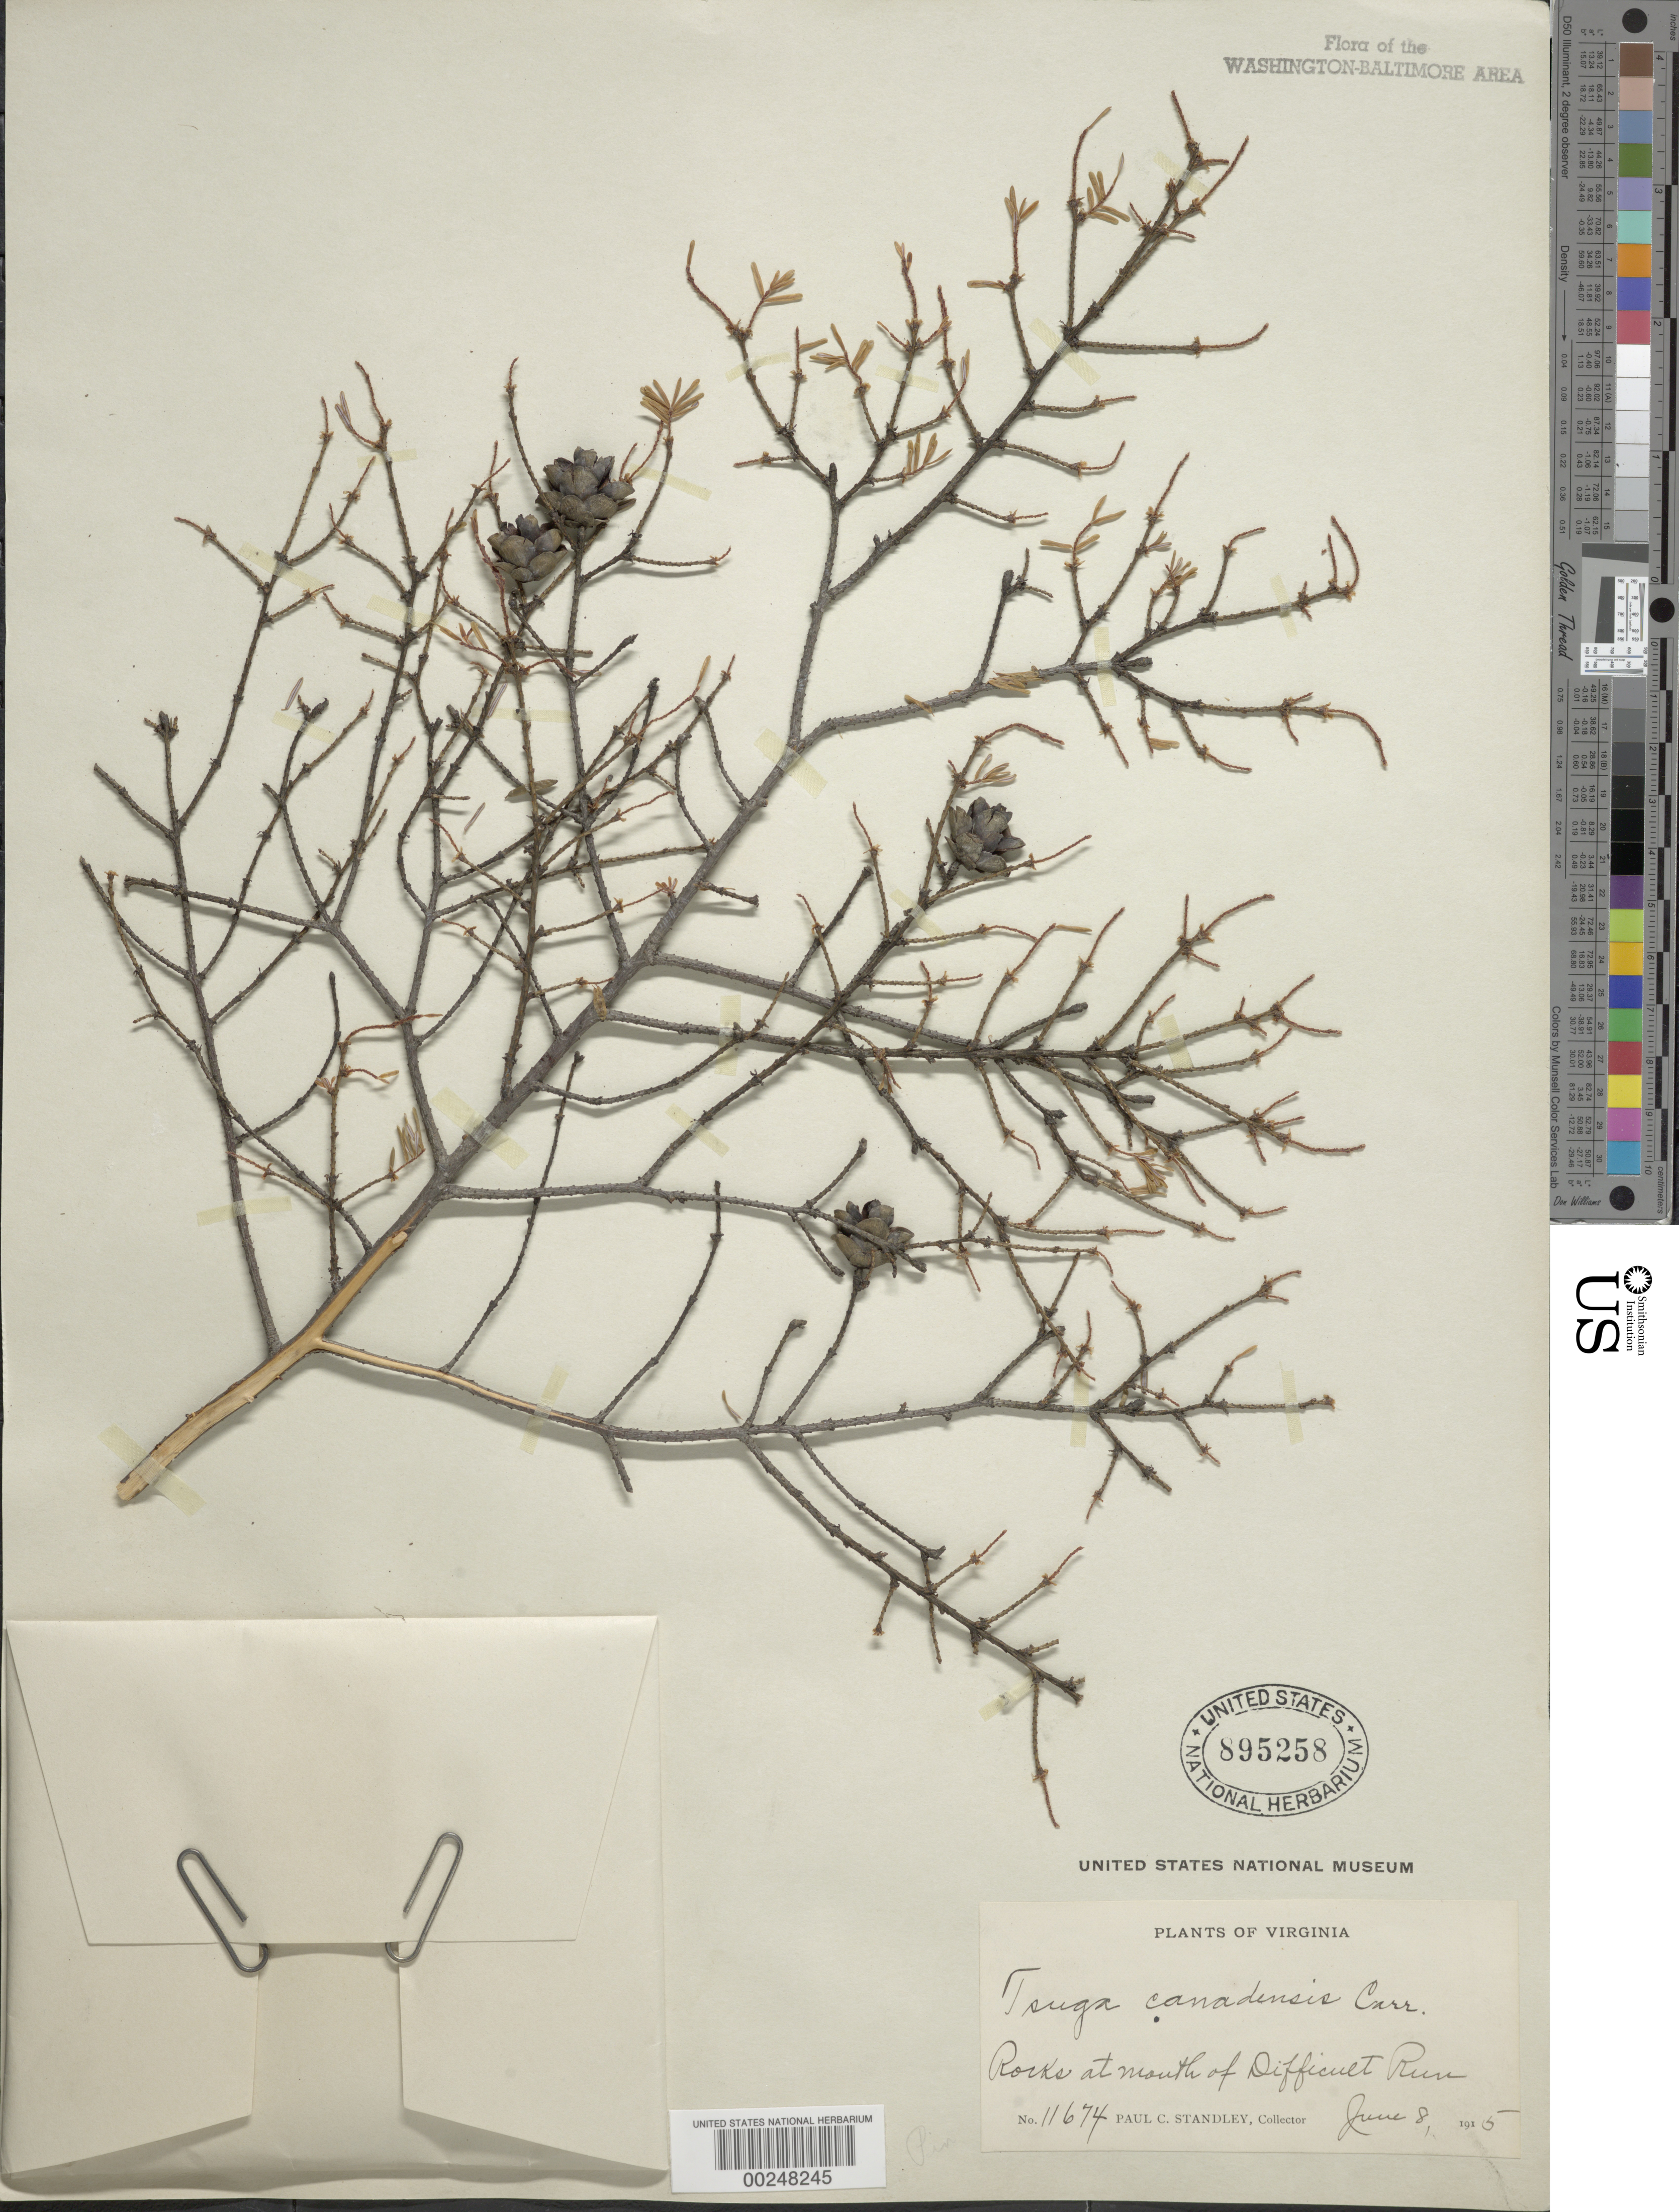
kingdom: Plantae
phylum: Tracheophyta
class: Pinopsida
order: Pinales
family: Pinaceae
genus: Tsuga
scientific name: Tsuga canadensis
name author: (L.) Carrière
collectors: P. C. Standley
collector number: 11674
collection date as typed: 08 Jun 1915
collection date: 1915-06-08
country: United States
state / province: Virginia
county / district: Fairfax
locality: Mouth of Difficult Run C. and O. Canal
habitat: Rocks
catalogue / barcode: US 895258